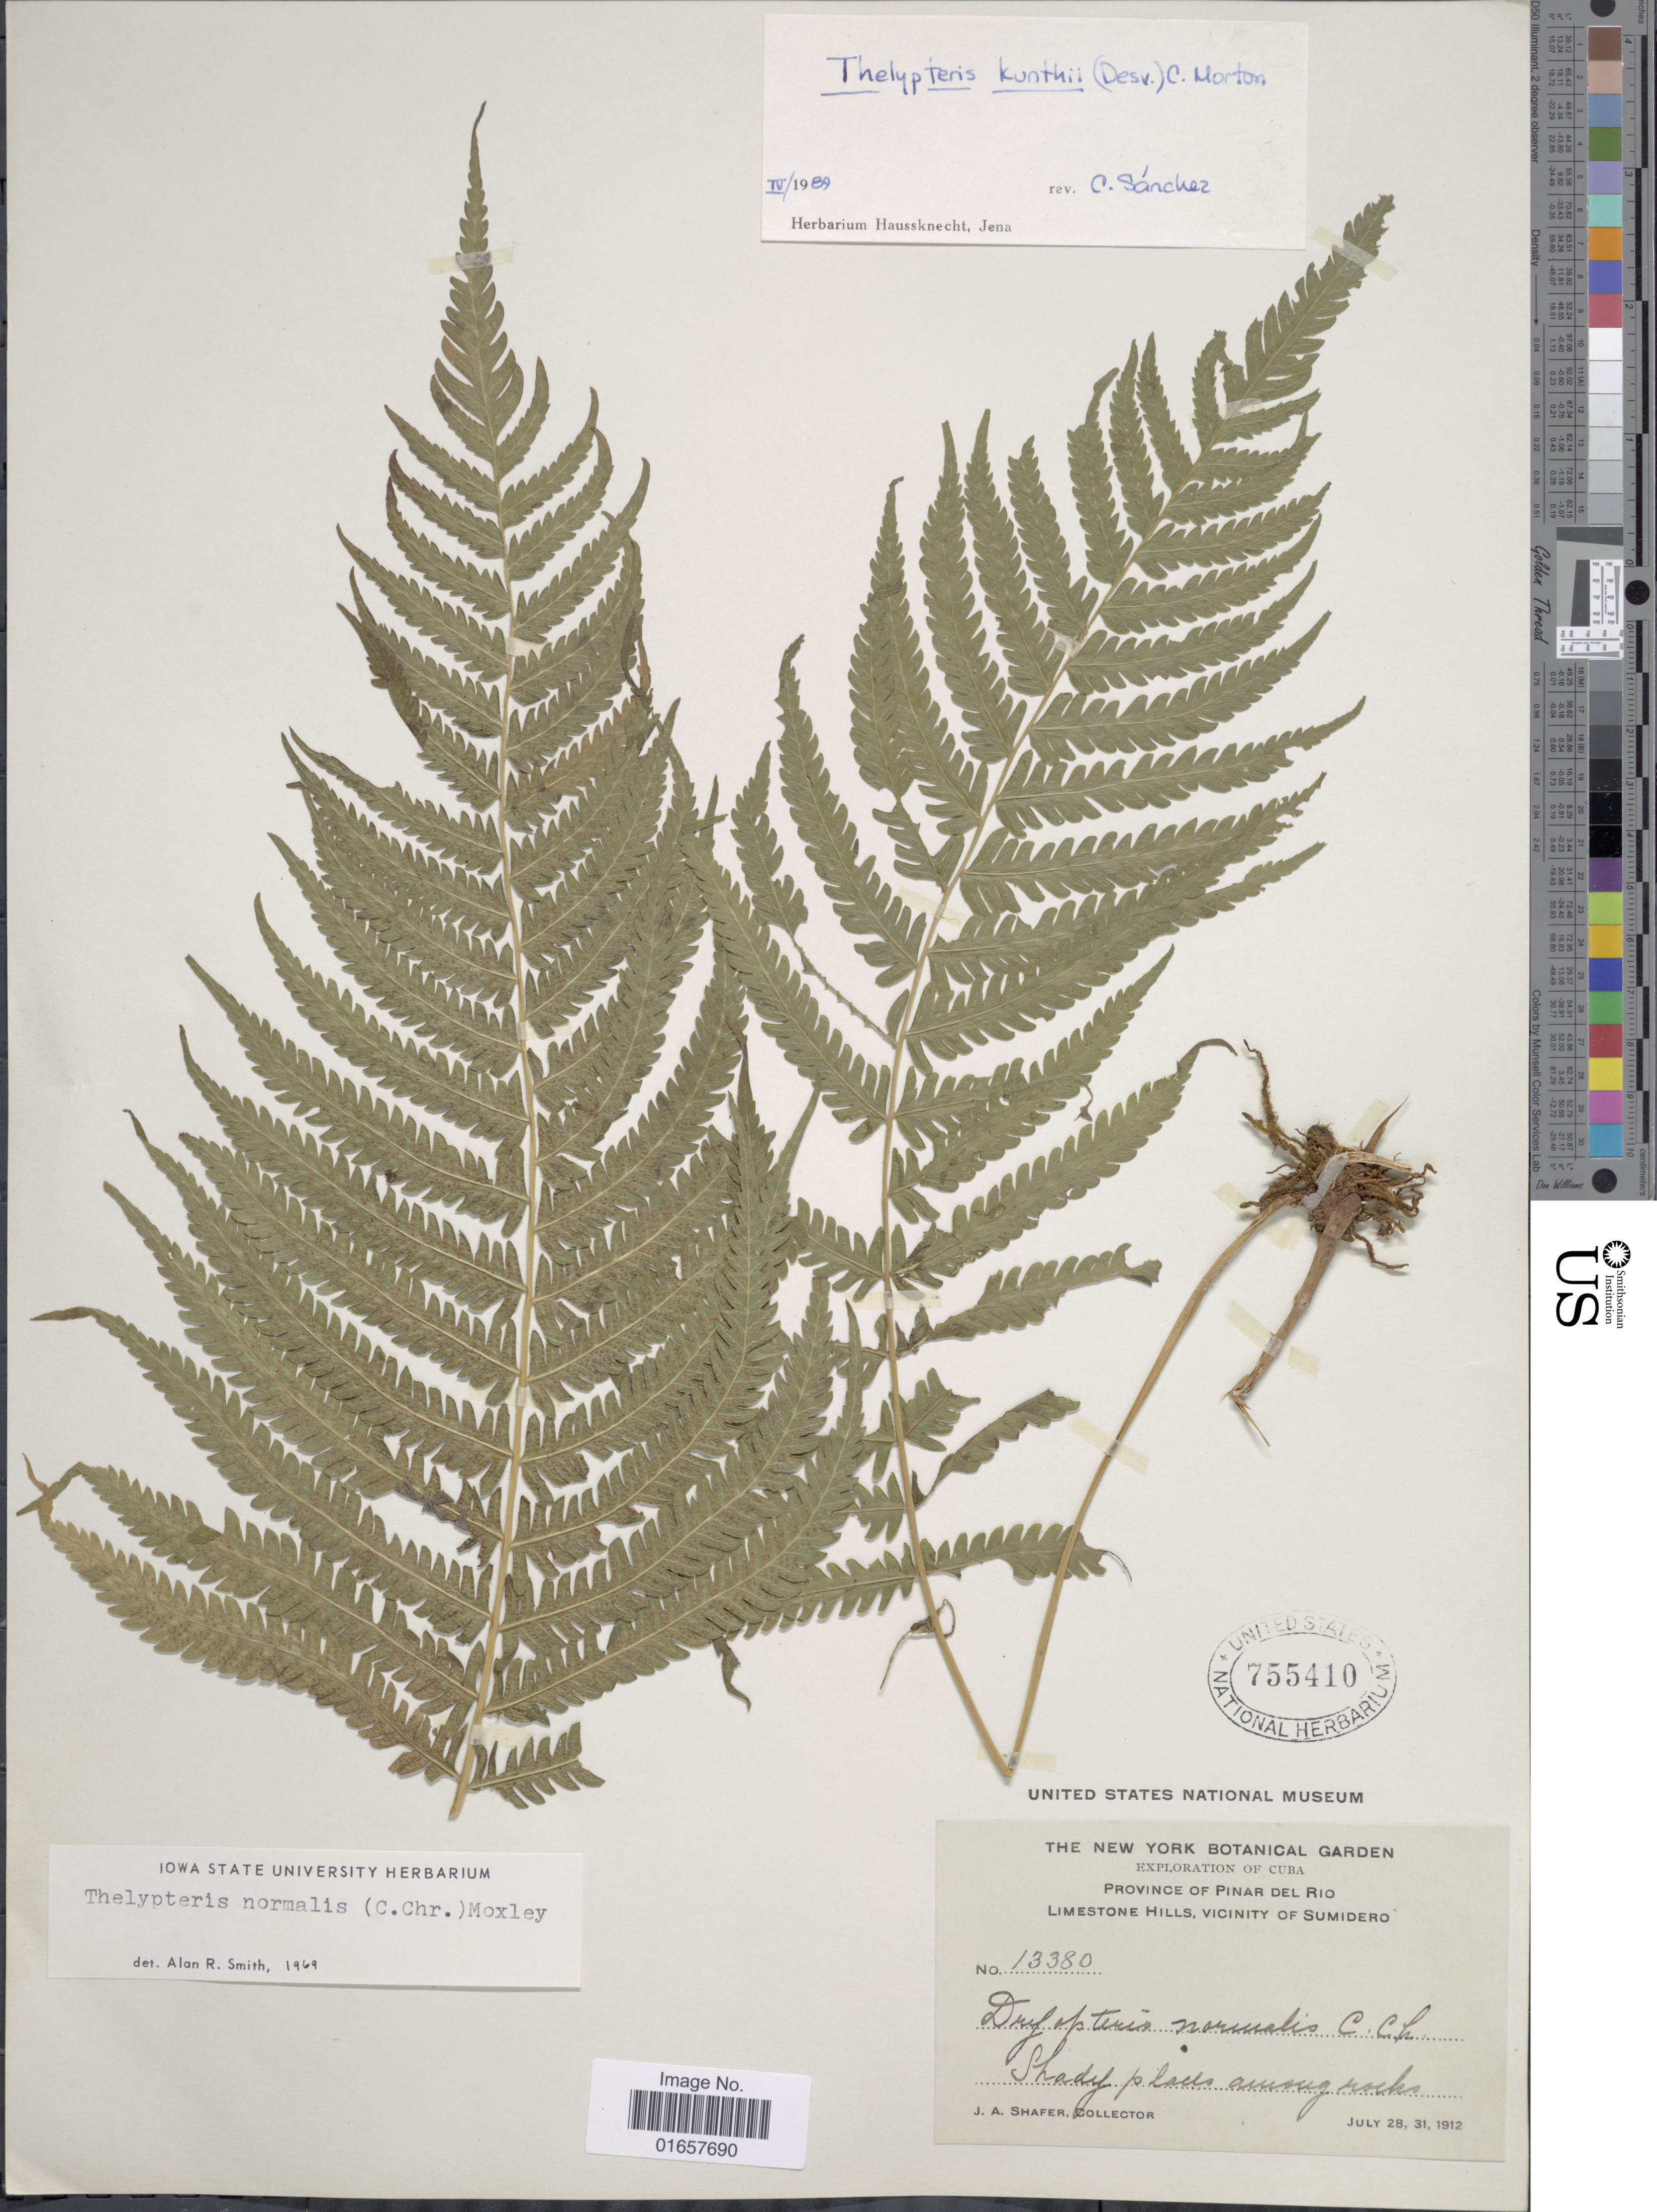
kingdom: Plantae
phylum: Tracheophyta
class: Polypodiopsida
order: Polypodiales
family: Thelypteridaceae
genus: Christella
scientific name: Christella kunthii comb. ined.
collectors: J. A. Shafer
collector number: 13390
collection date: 1912-07-28/1912-07-31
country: Cuba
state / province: Pinar del Río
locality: Cuba, Limestone Hills, vicinity of Sumidero.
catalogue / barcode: US 755410